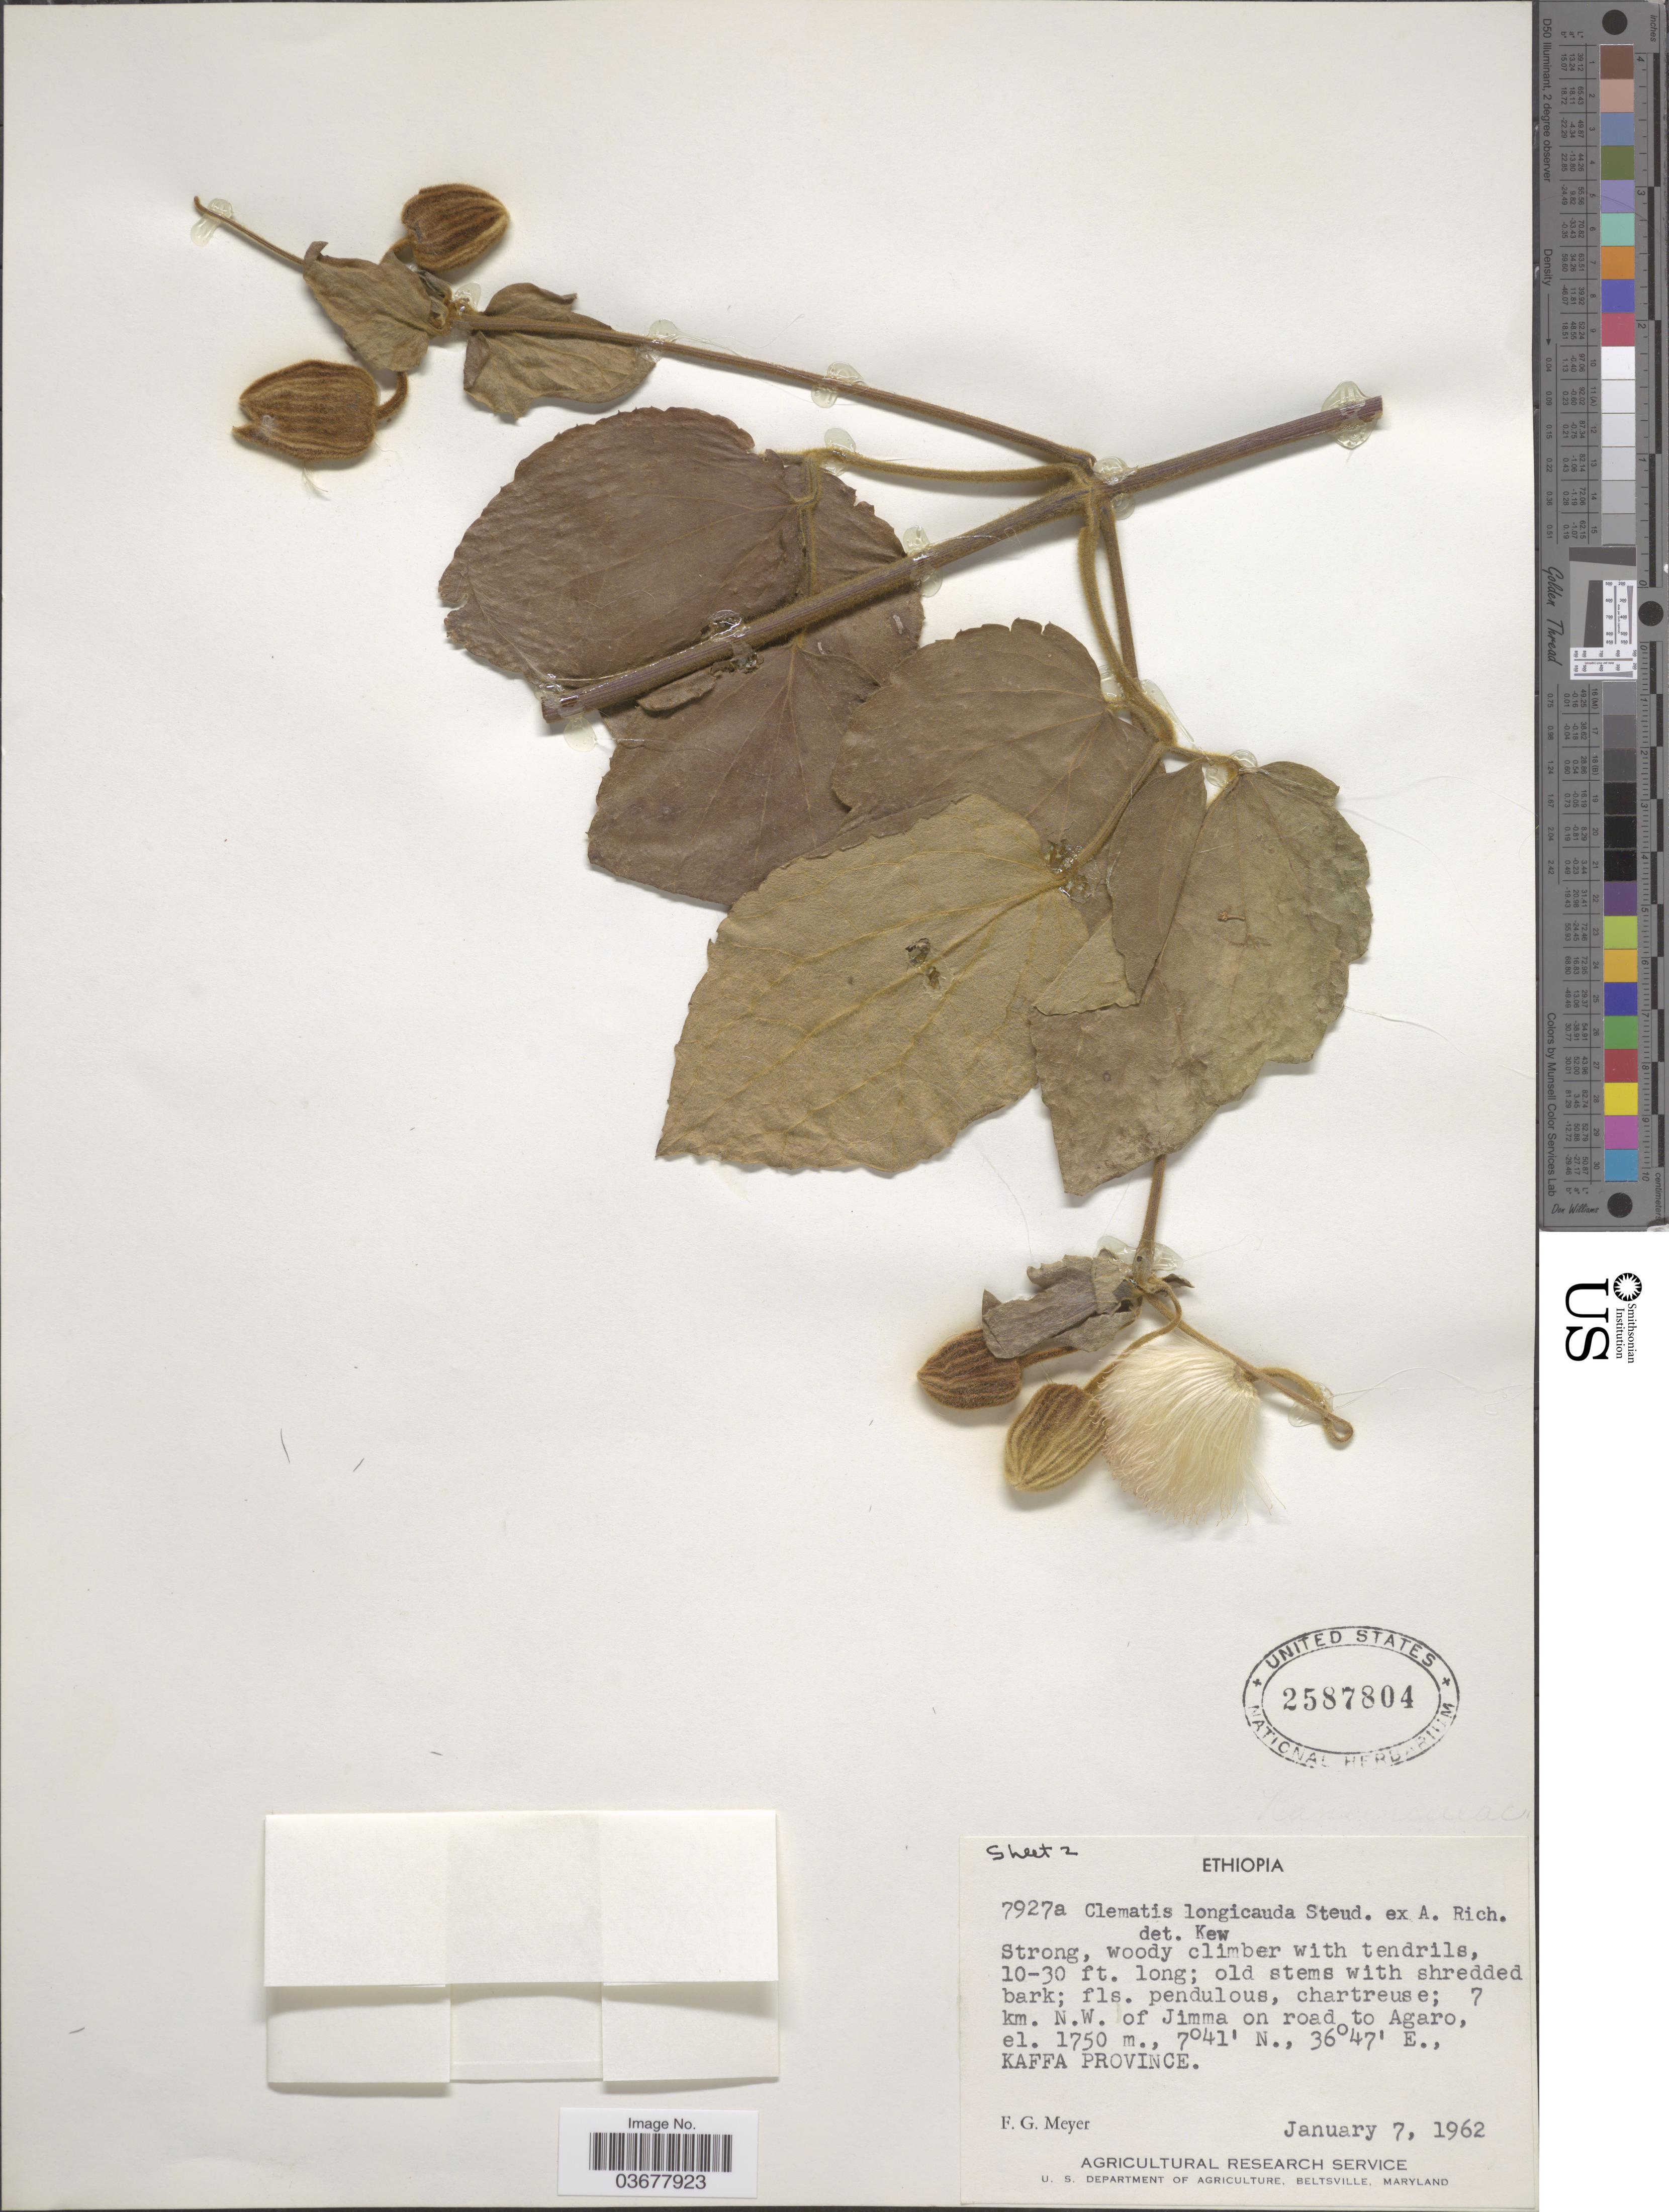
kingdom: Plantae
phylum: Tracheophyta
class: Magnoliopsida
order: Ranunculales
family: Ranunculaceae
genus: Clematis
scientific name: Clematis longicauda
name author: Steud. ex A. Rich.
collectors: F. G. Meyer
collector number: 7927a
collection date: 1962-01-07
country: Ethiopia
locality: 7 km. N.W. of Jimma on road to Agaro, Kaffa Province.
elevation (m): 1750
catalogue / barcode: US 2587804